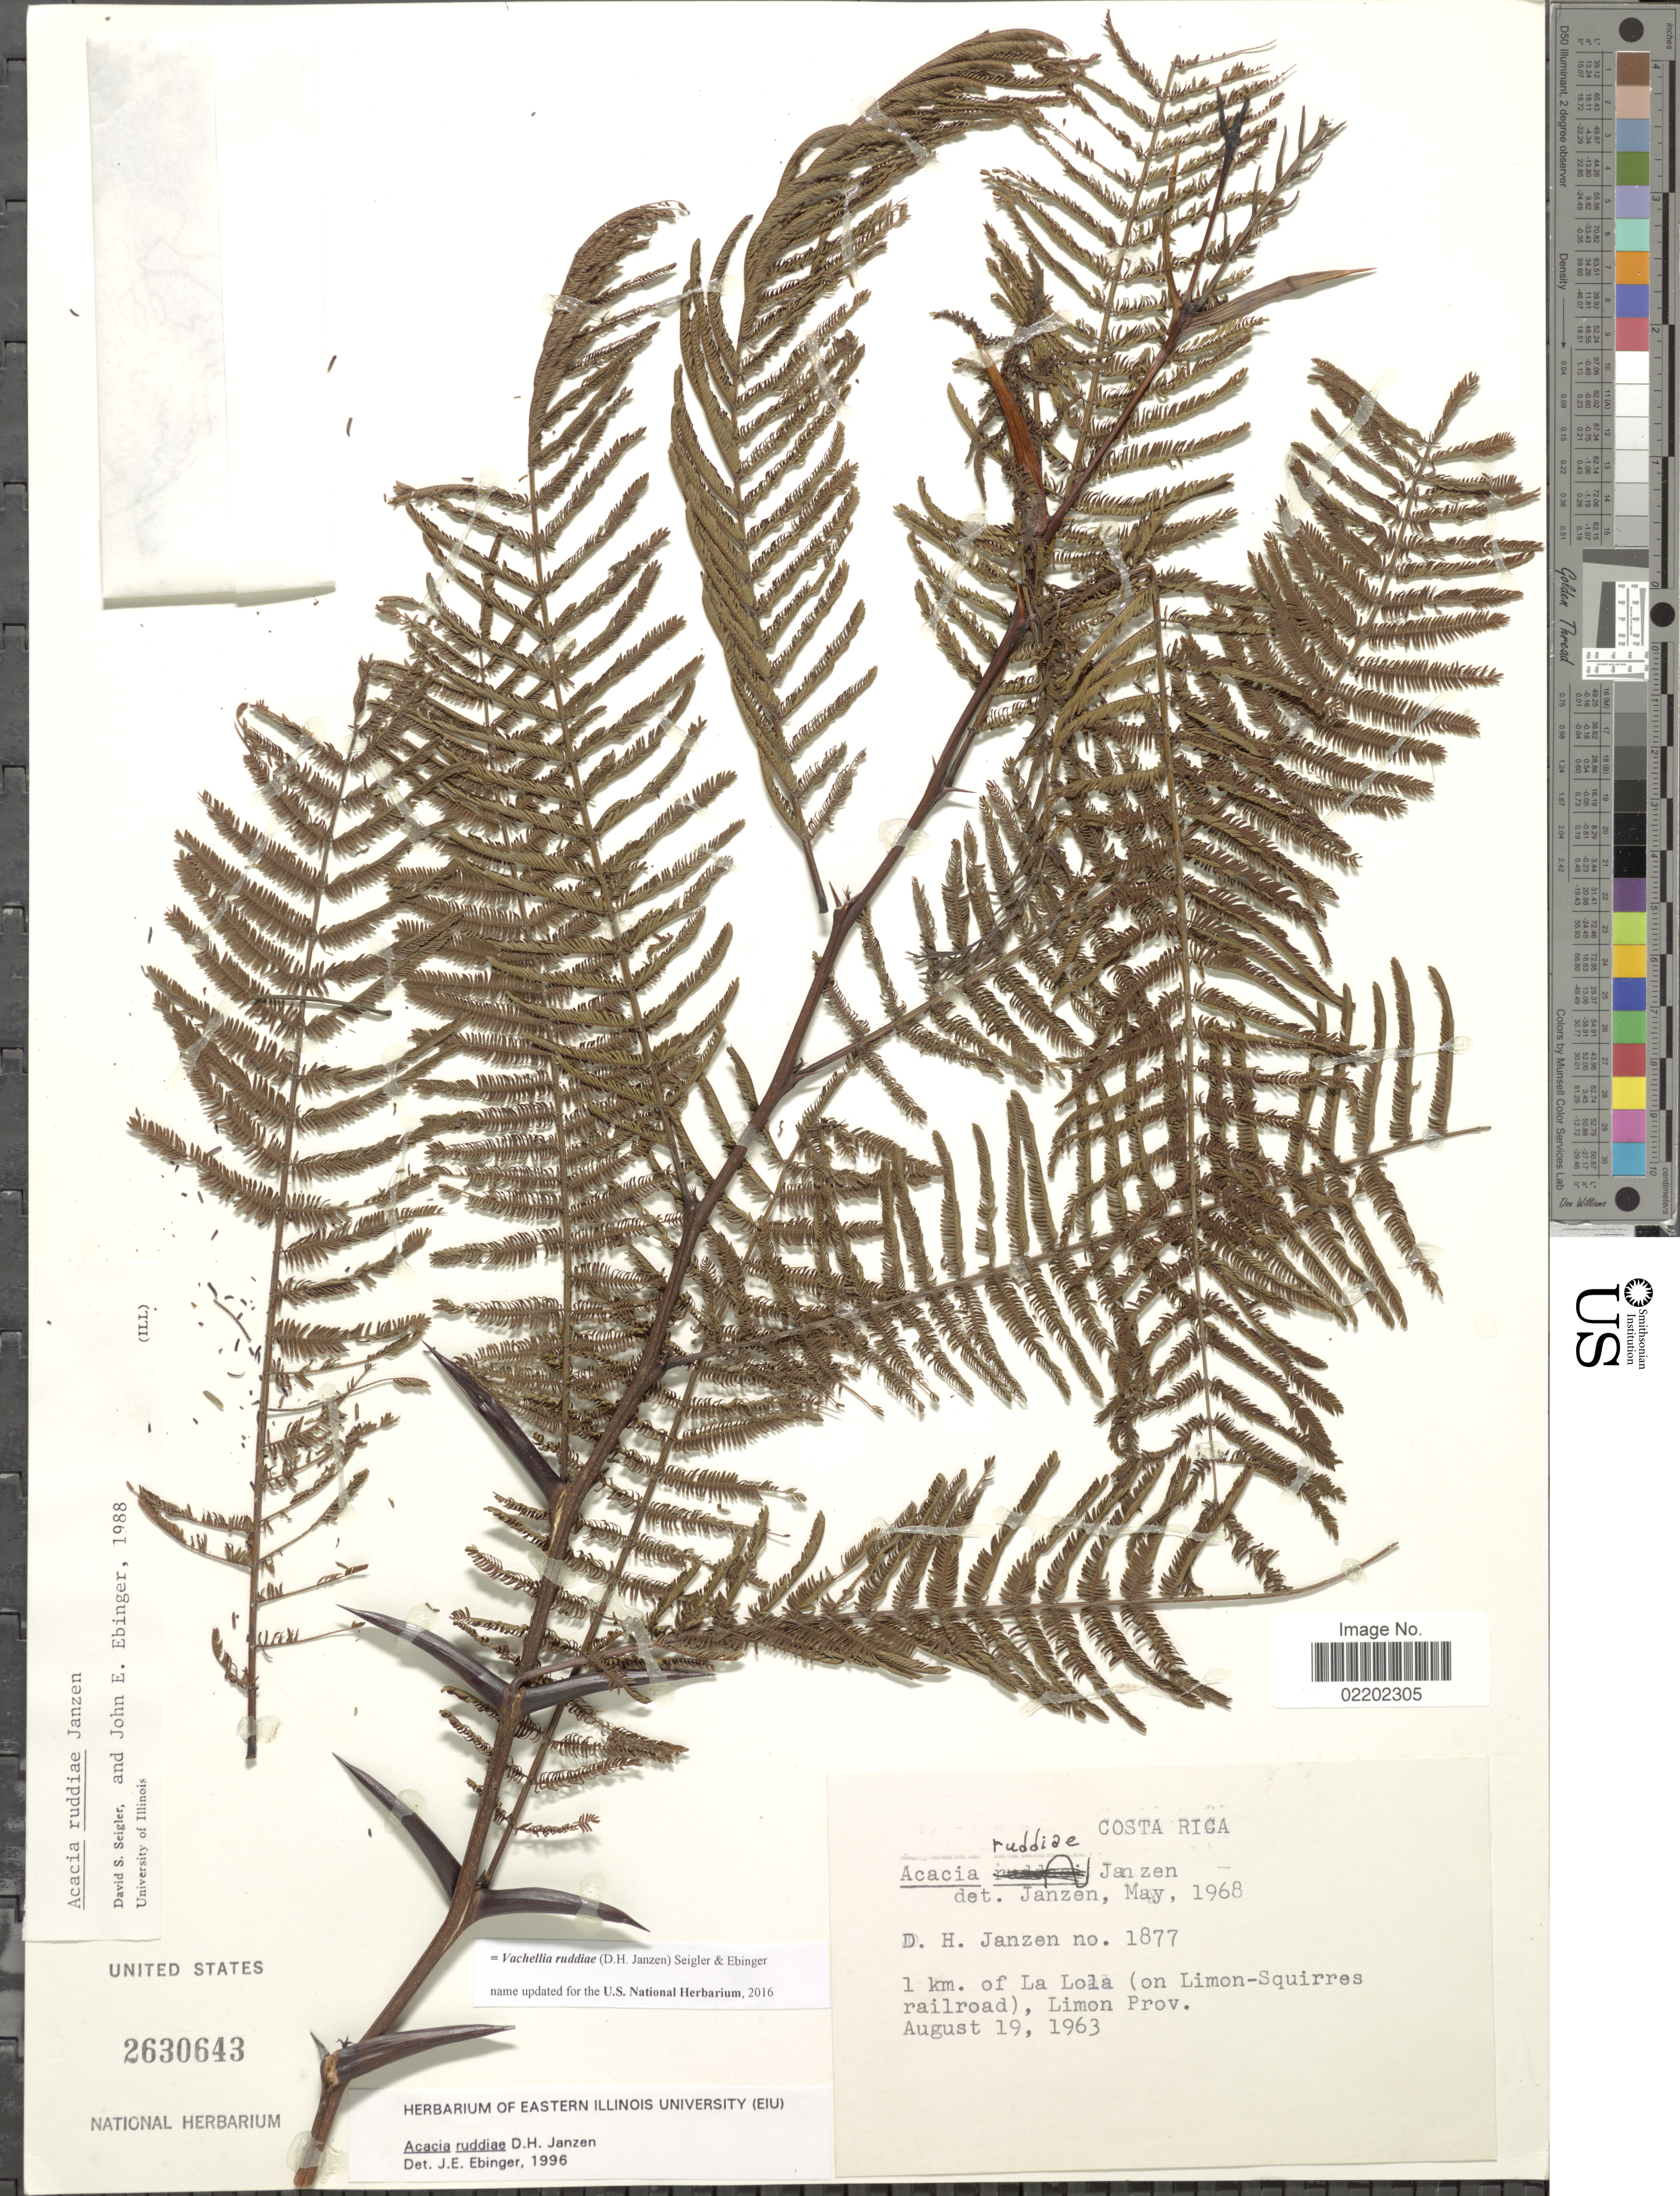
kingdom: Plantae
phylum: Tracheophyta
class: Magnoliopsida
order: Fabales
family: Fabaceae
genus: Vachellia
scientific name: Vachellia ruddiae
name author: (D.H. Janzen) Seigler & Ebinger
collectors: D. Janzen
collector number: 1877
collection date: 1963-08-19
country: Costa Rica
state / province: Limón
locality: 1 km of La Lola (on Limon-Squires railroad)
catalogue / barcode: US 2630643